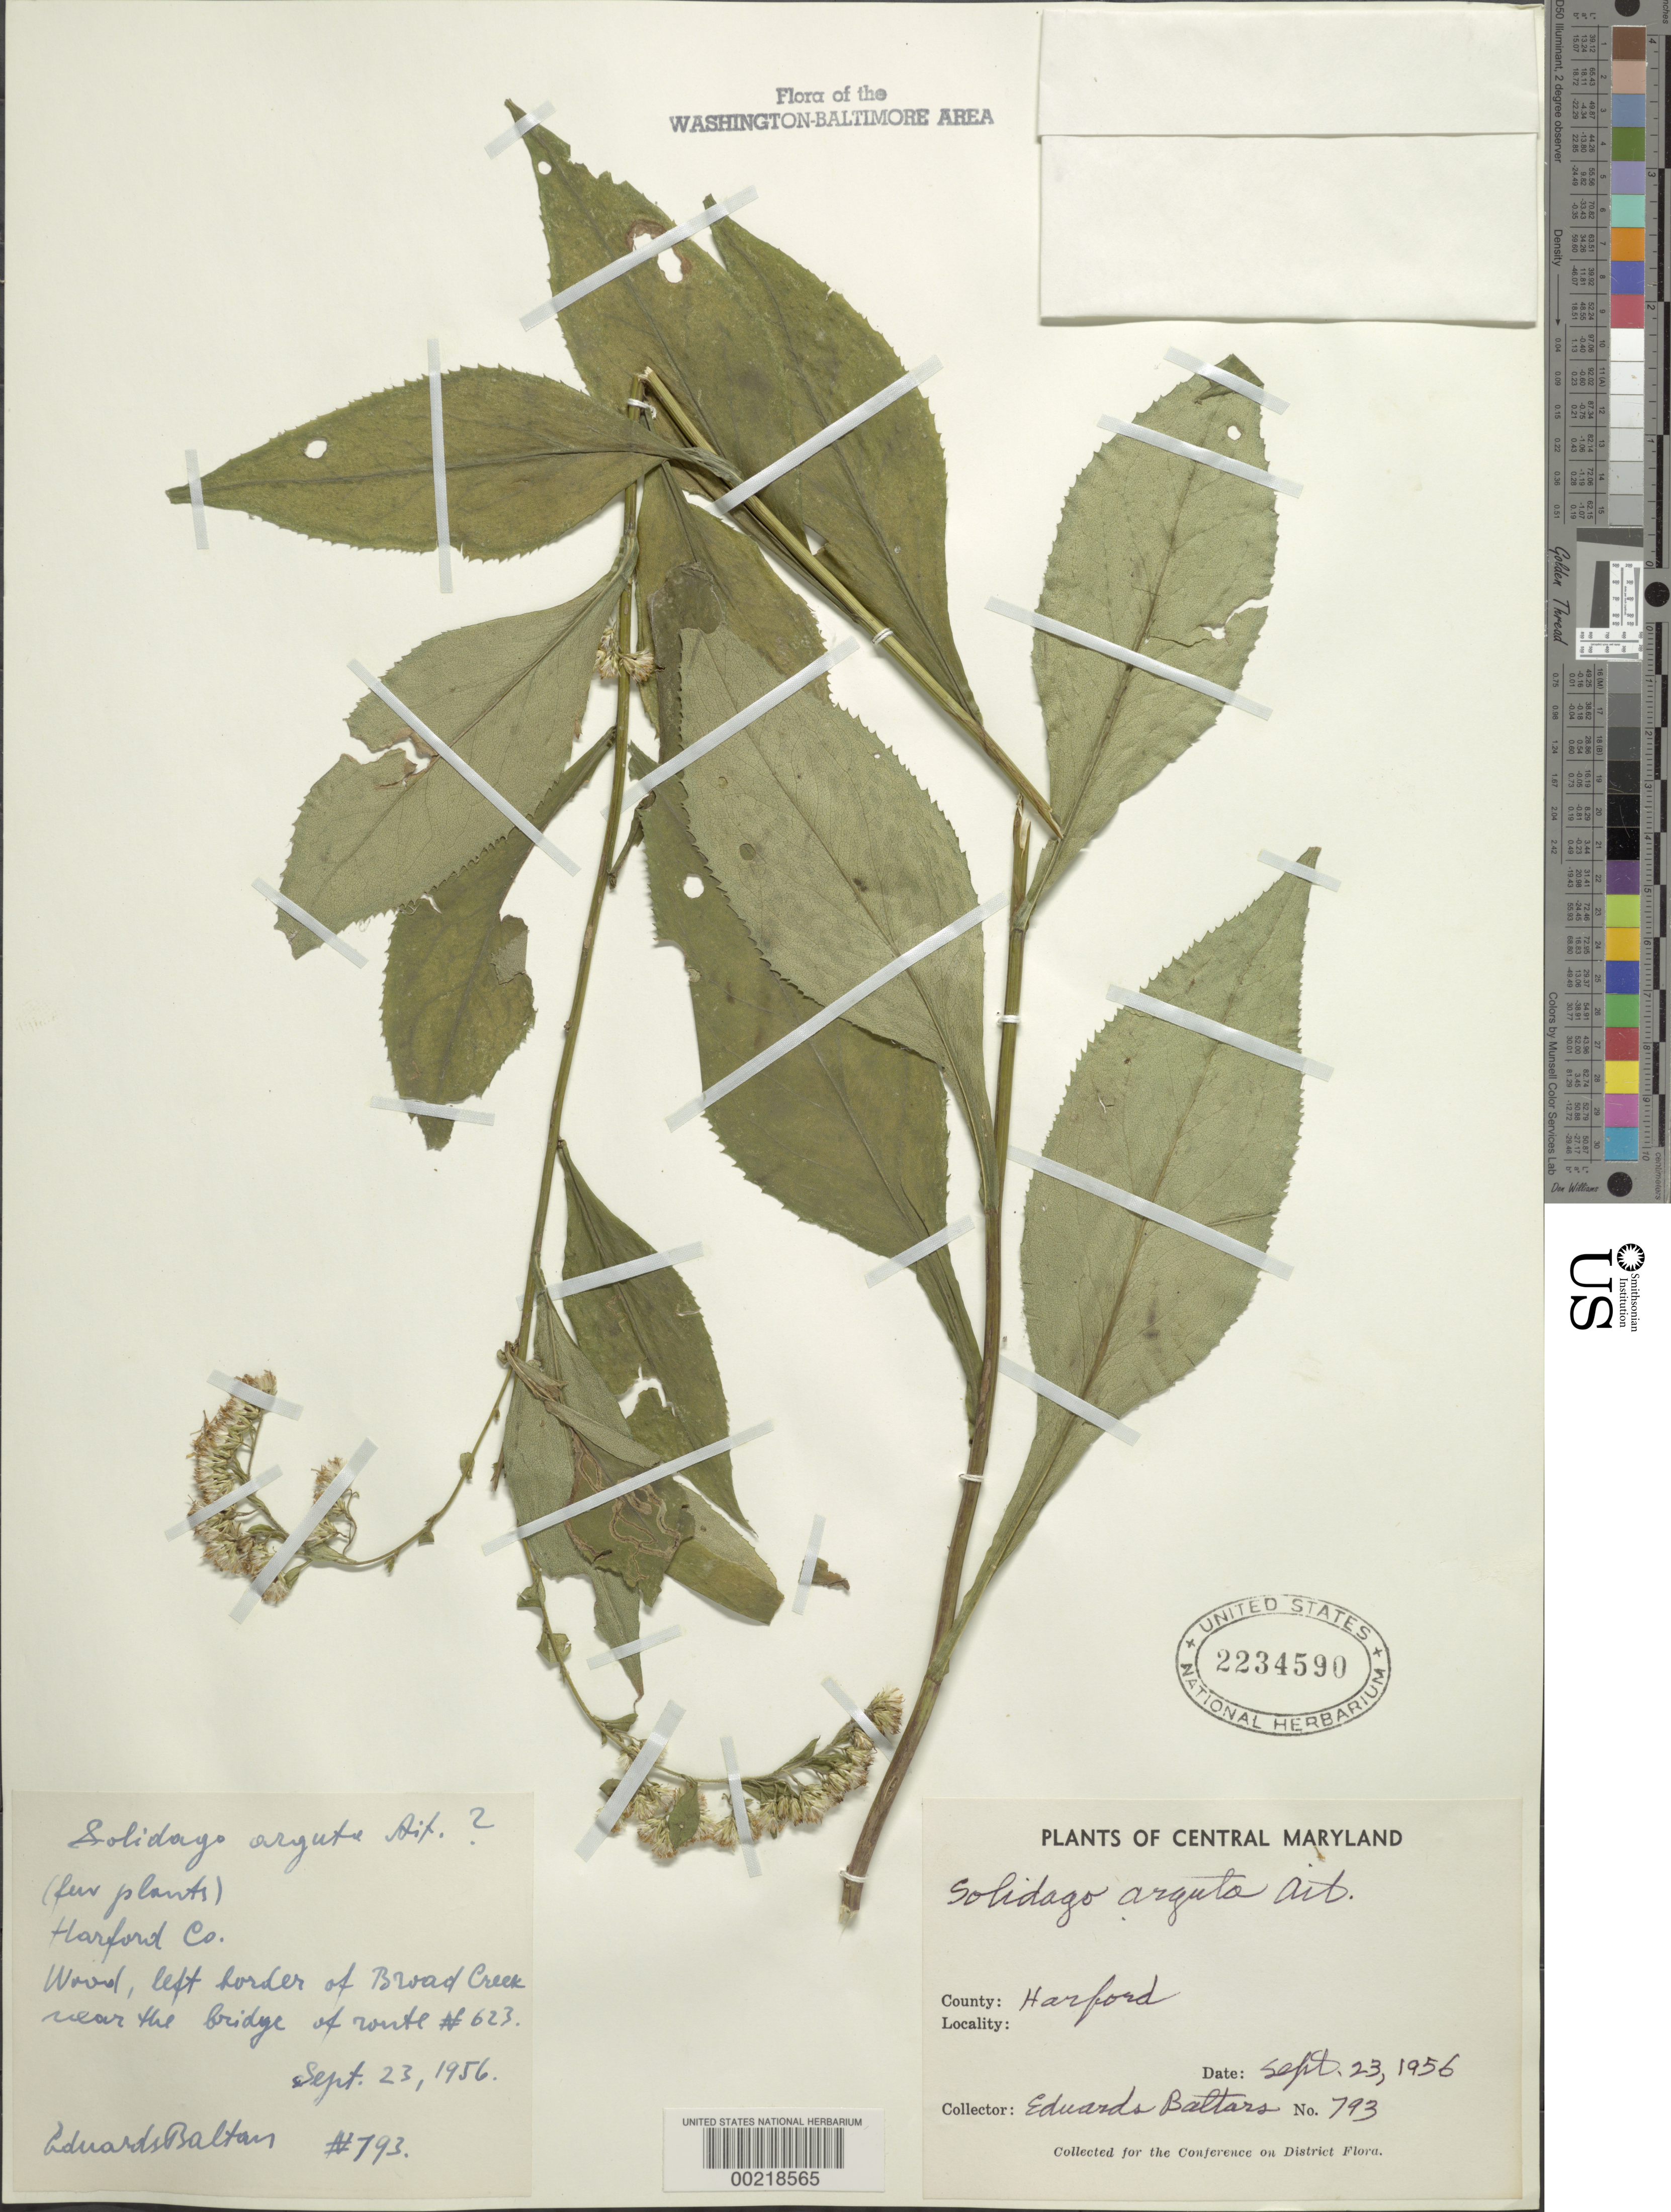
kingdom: Plantae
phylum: Tracheophyta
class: Magnoliopsida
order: Asterales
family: Asteraceae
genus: Solidago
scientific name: Solidago arguta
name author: Aiton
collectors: E. Baltars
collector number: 793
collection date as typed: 23 Sep 1956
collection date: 1956-09-23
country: United States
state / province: Maryland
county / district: Harford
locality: Broad Creek near Rt. 623 Bridge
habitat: Wood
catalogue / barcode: US 2234590